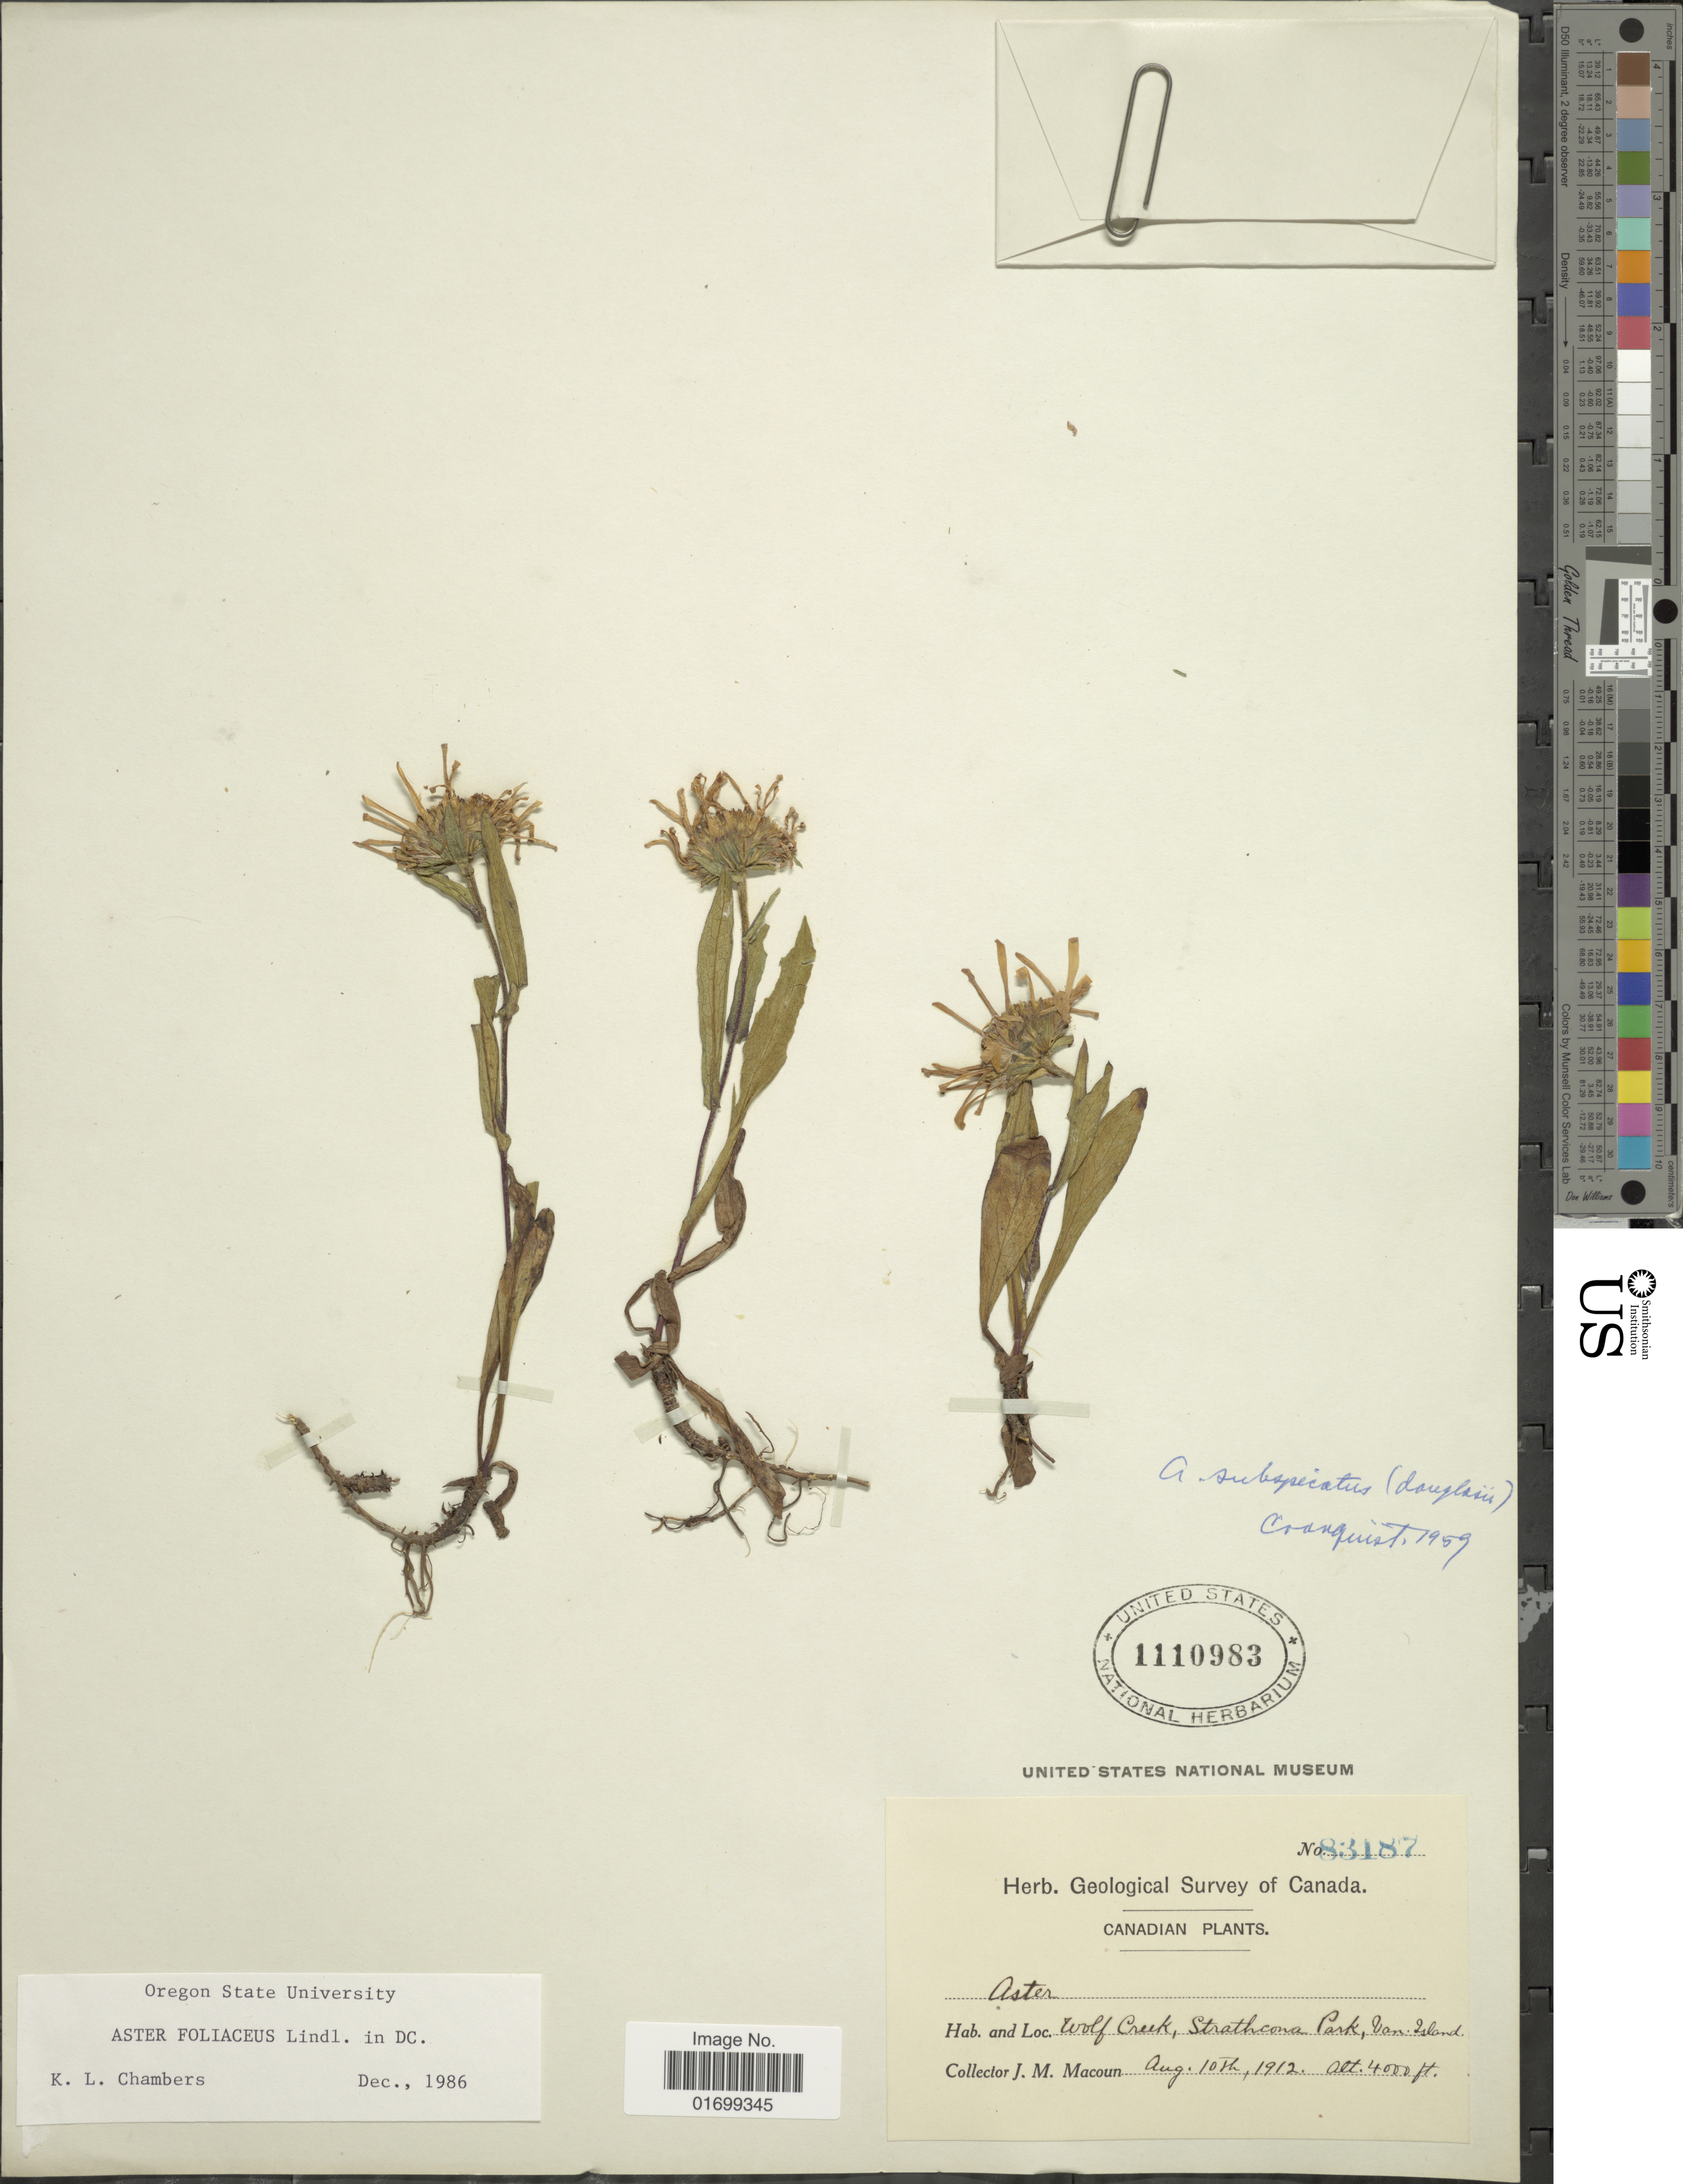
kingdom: Plantae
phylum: Tracheophyta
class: Magnoliopsida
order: Asterales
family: Asteraceae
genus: Symphyotrichum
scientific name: Symphyotrichum foliaceum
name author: (Lindl. ex DC.) G.L. Nesom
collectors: J. M. Macoun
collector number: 83187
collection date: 1912-08-10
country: Canada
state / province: British Columbia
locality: Wolf Creek, Strathcona Park, Van Island.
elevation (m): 1219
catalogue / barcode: US 1110983